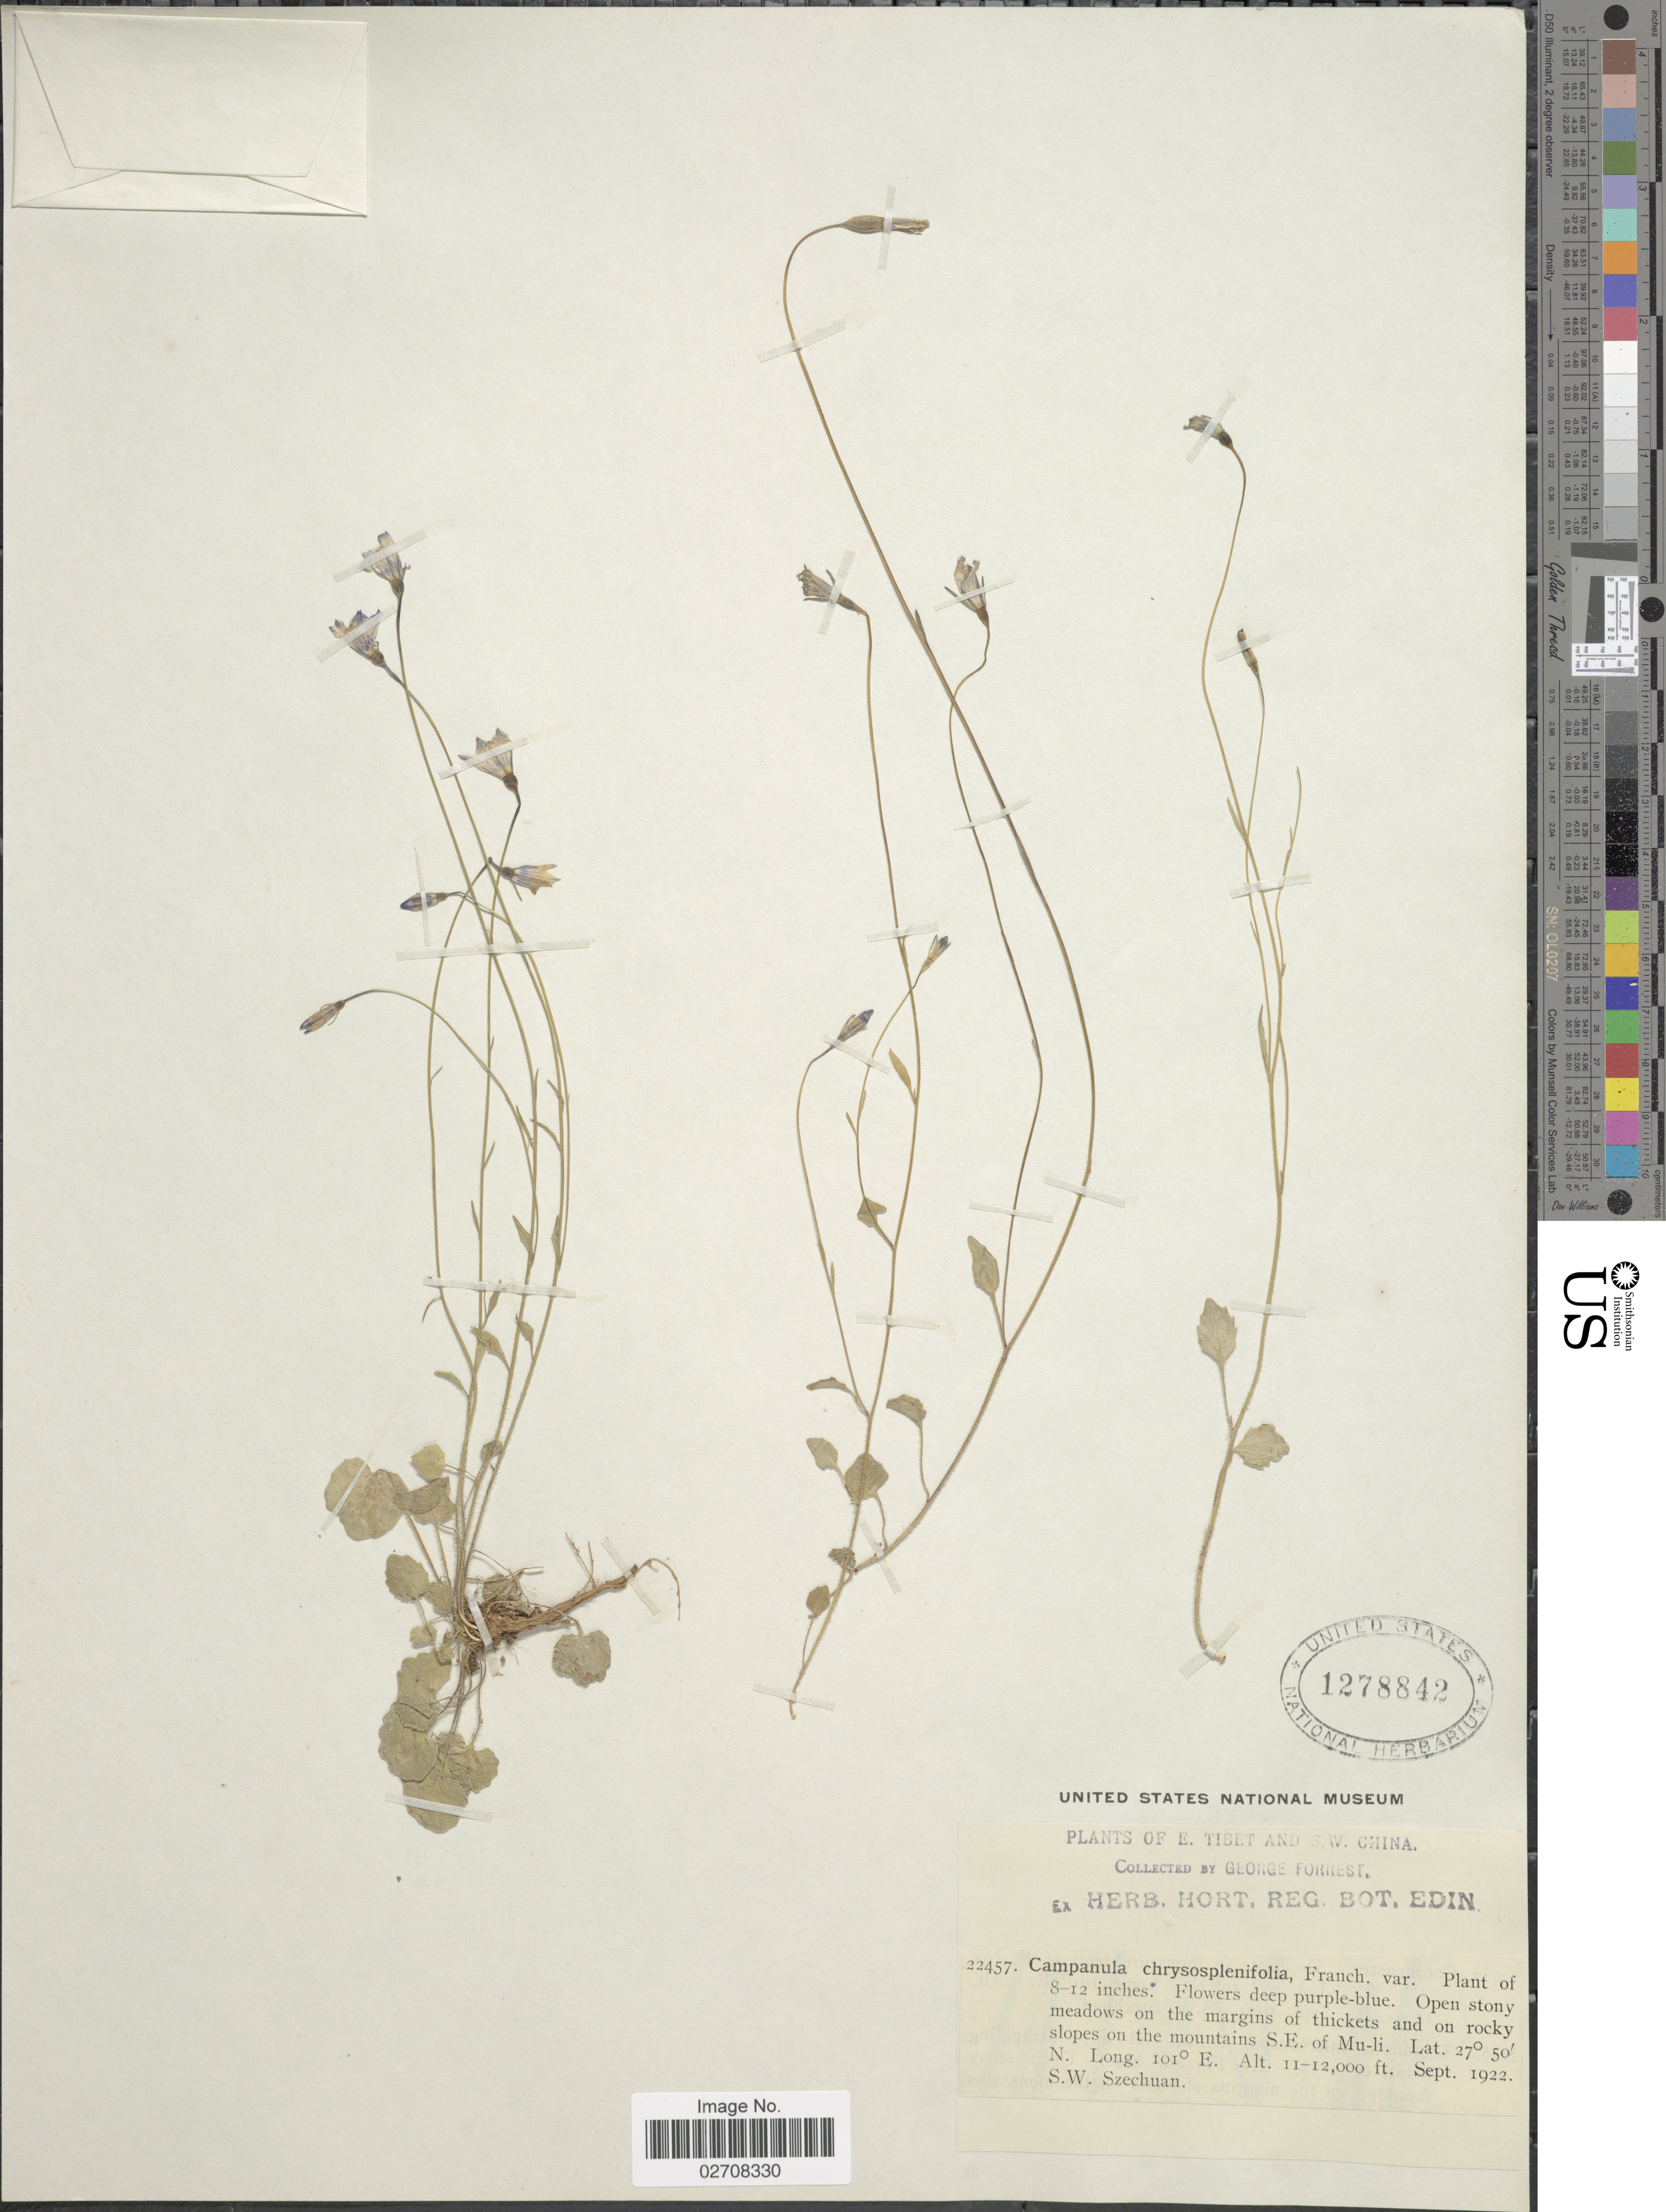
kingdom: Plantae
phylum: Tracheophyta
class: Magnoliopsida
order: Asterales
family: Campanulaceae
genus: Campanula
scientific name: Campanula chrysosplenifolia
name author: Franch.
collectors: G. Forrest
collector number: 22457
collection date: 1922-09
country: China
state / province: Sichuan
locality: E. Tibet and S.W. China. On the mountains S.E. of Mu-li. S.W. Szechuan.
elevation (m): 3353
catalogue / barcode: US 1278842